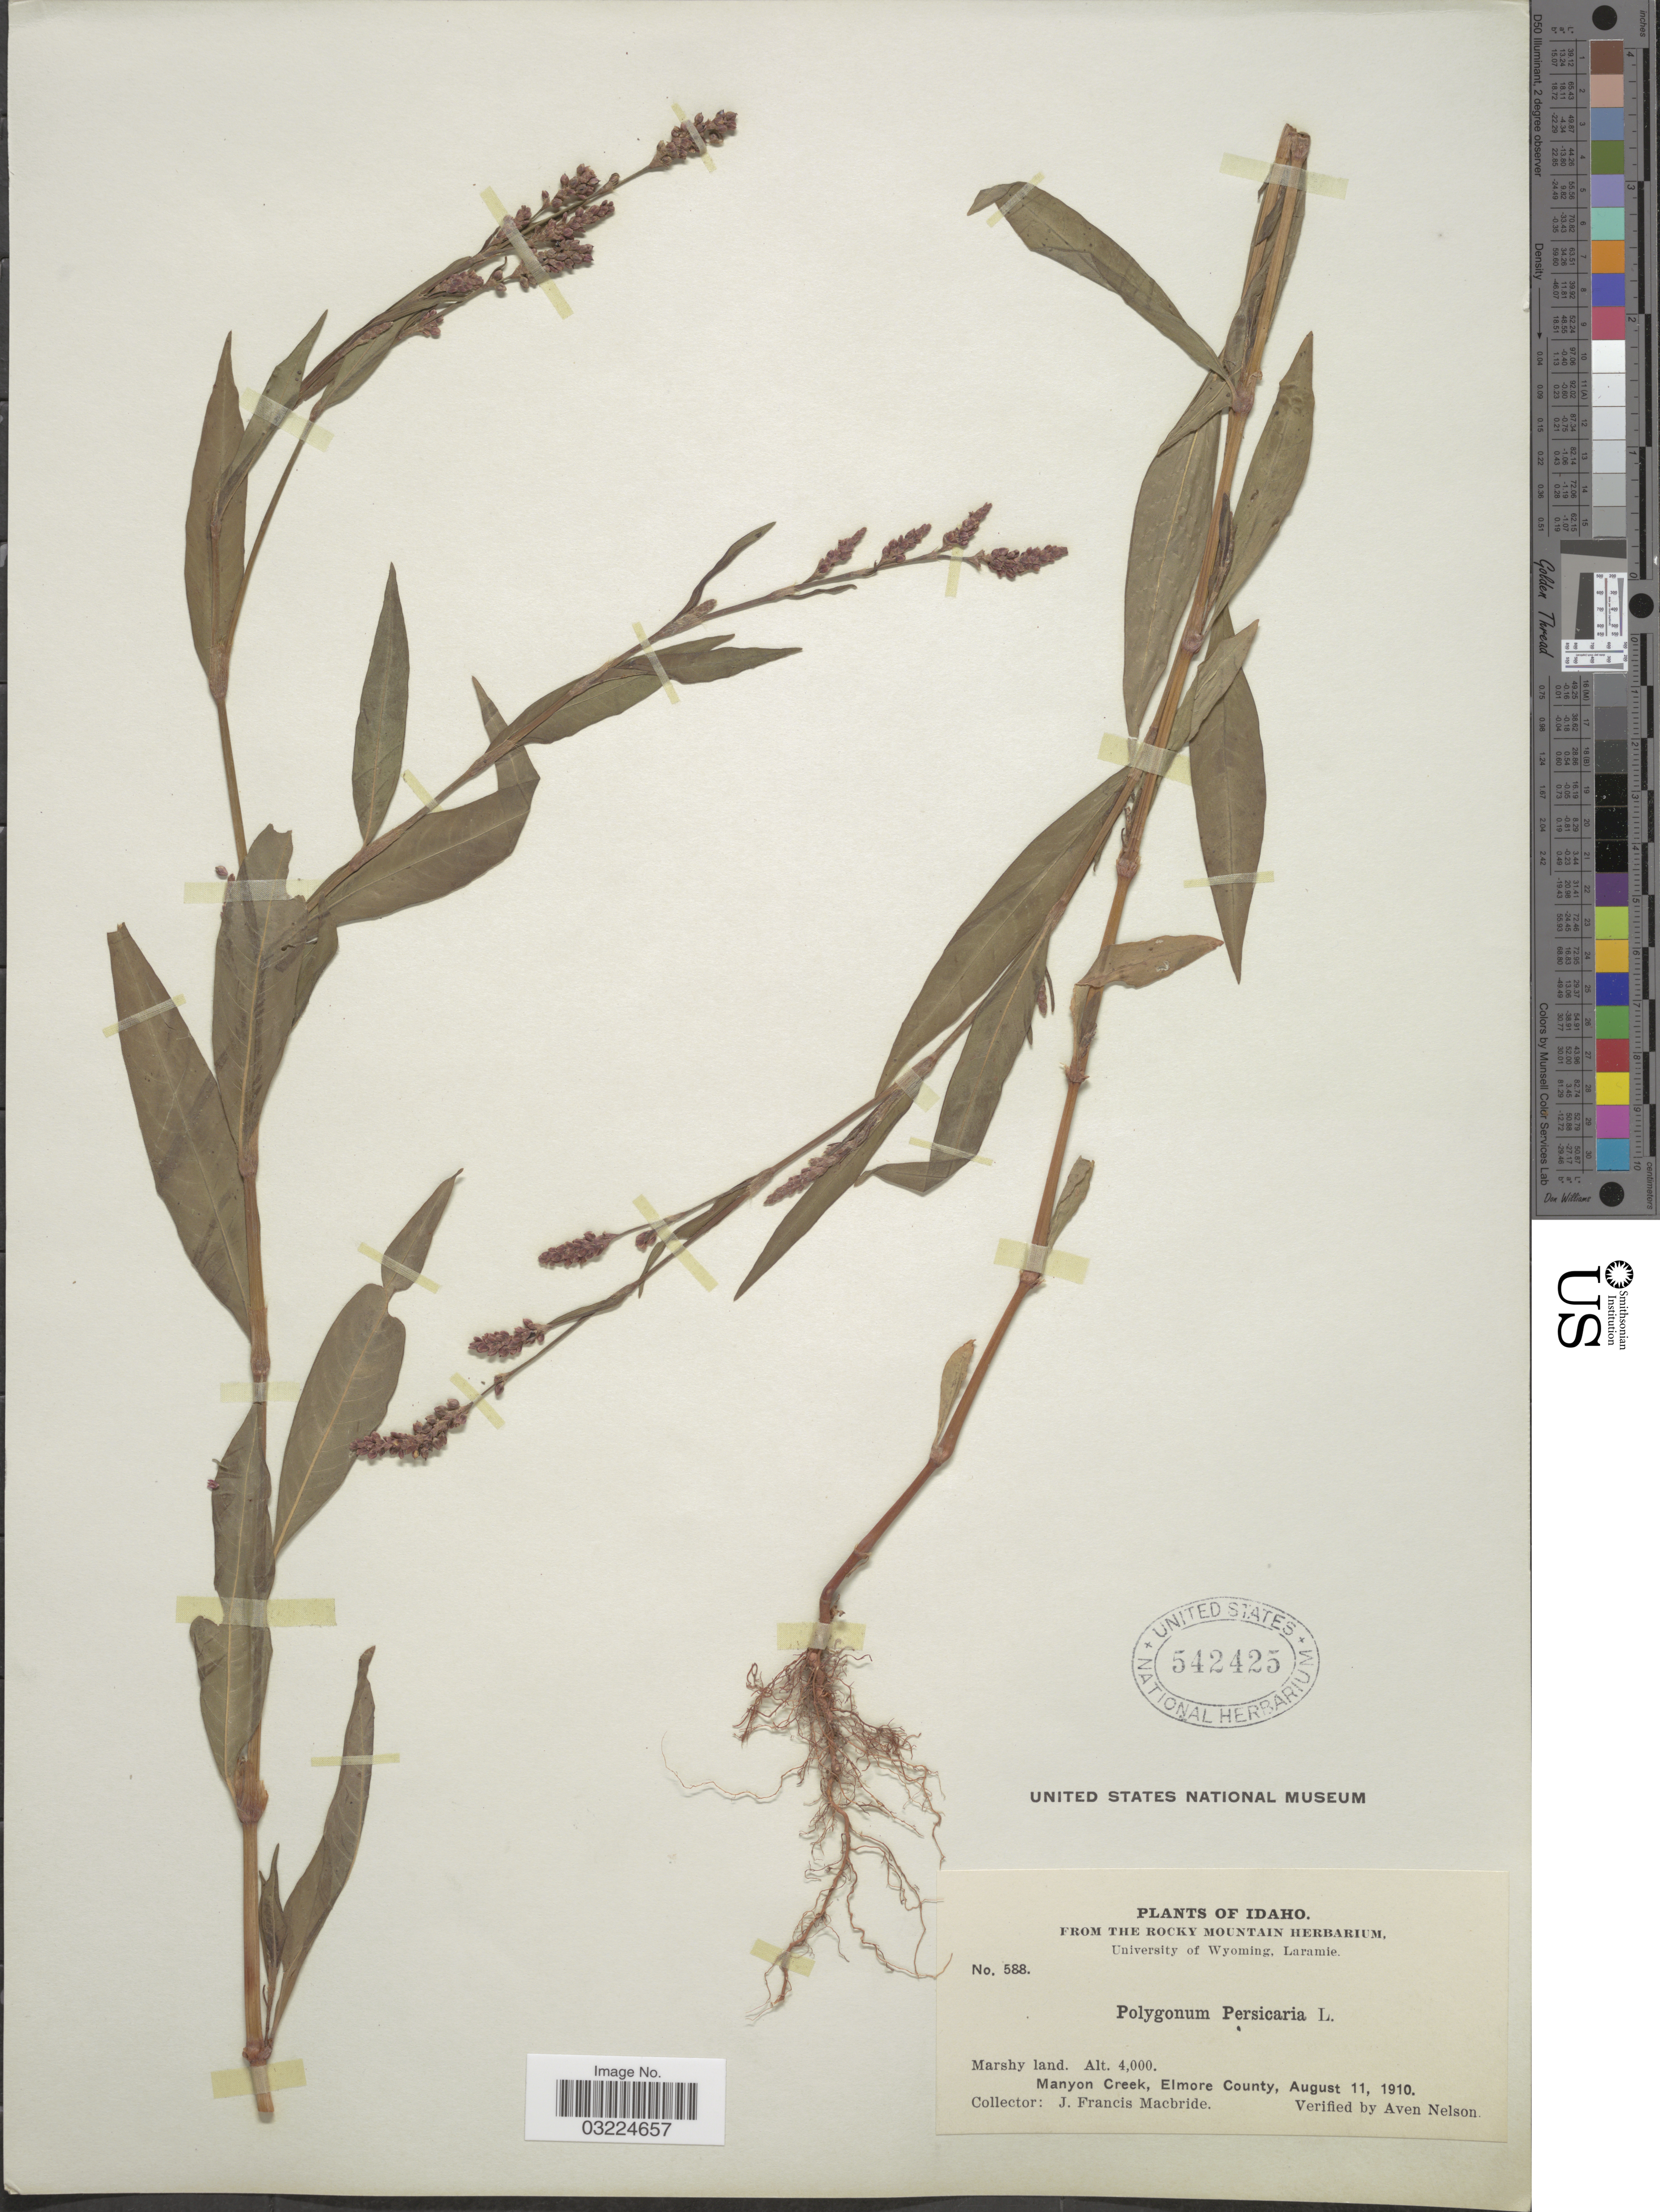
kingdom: Plantae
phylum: Tracheophyta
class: Magnoliopsida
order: Caryophyllales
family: Polygonaceae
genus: Persicaria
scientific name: Persicaria maculosa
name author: S.F. Gray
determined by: Atha, D. E.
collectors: J. F. Macbride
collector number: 588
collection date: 1910-08-11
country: United States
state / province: Idaho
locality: Manyon Creek, Elmore County.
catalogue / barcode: US 542425